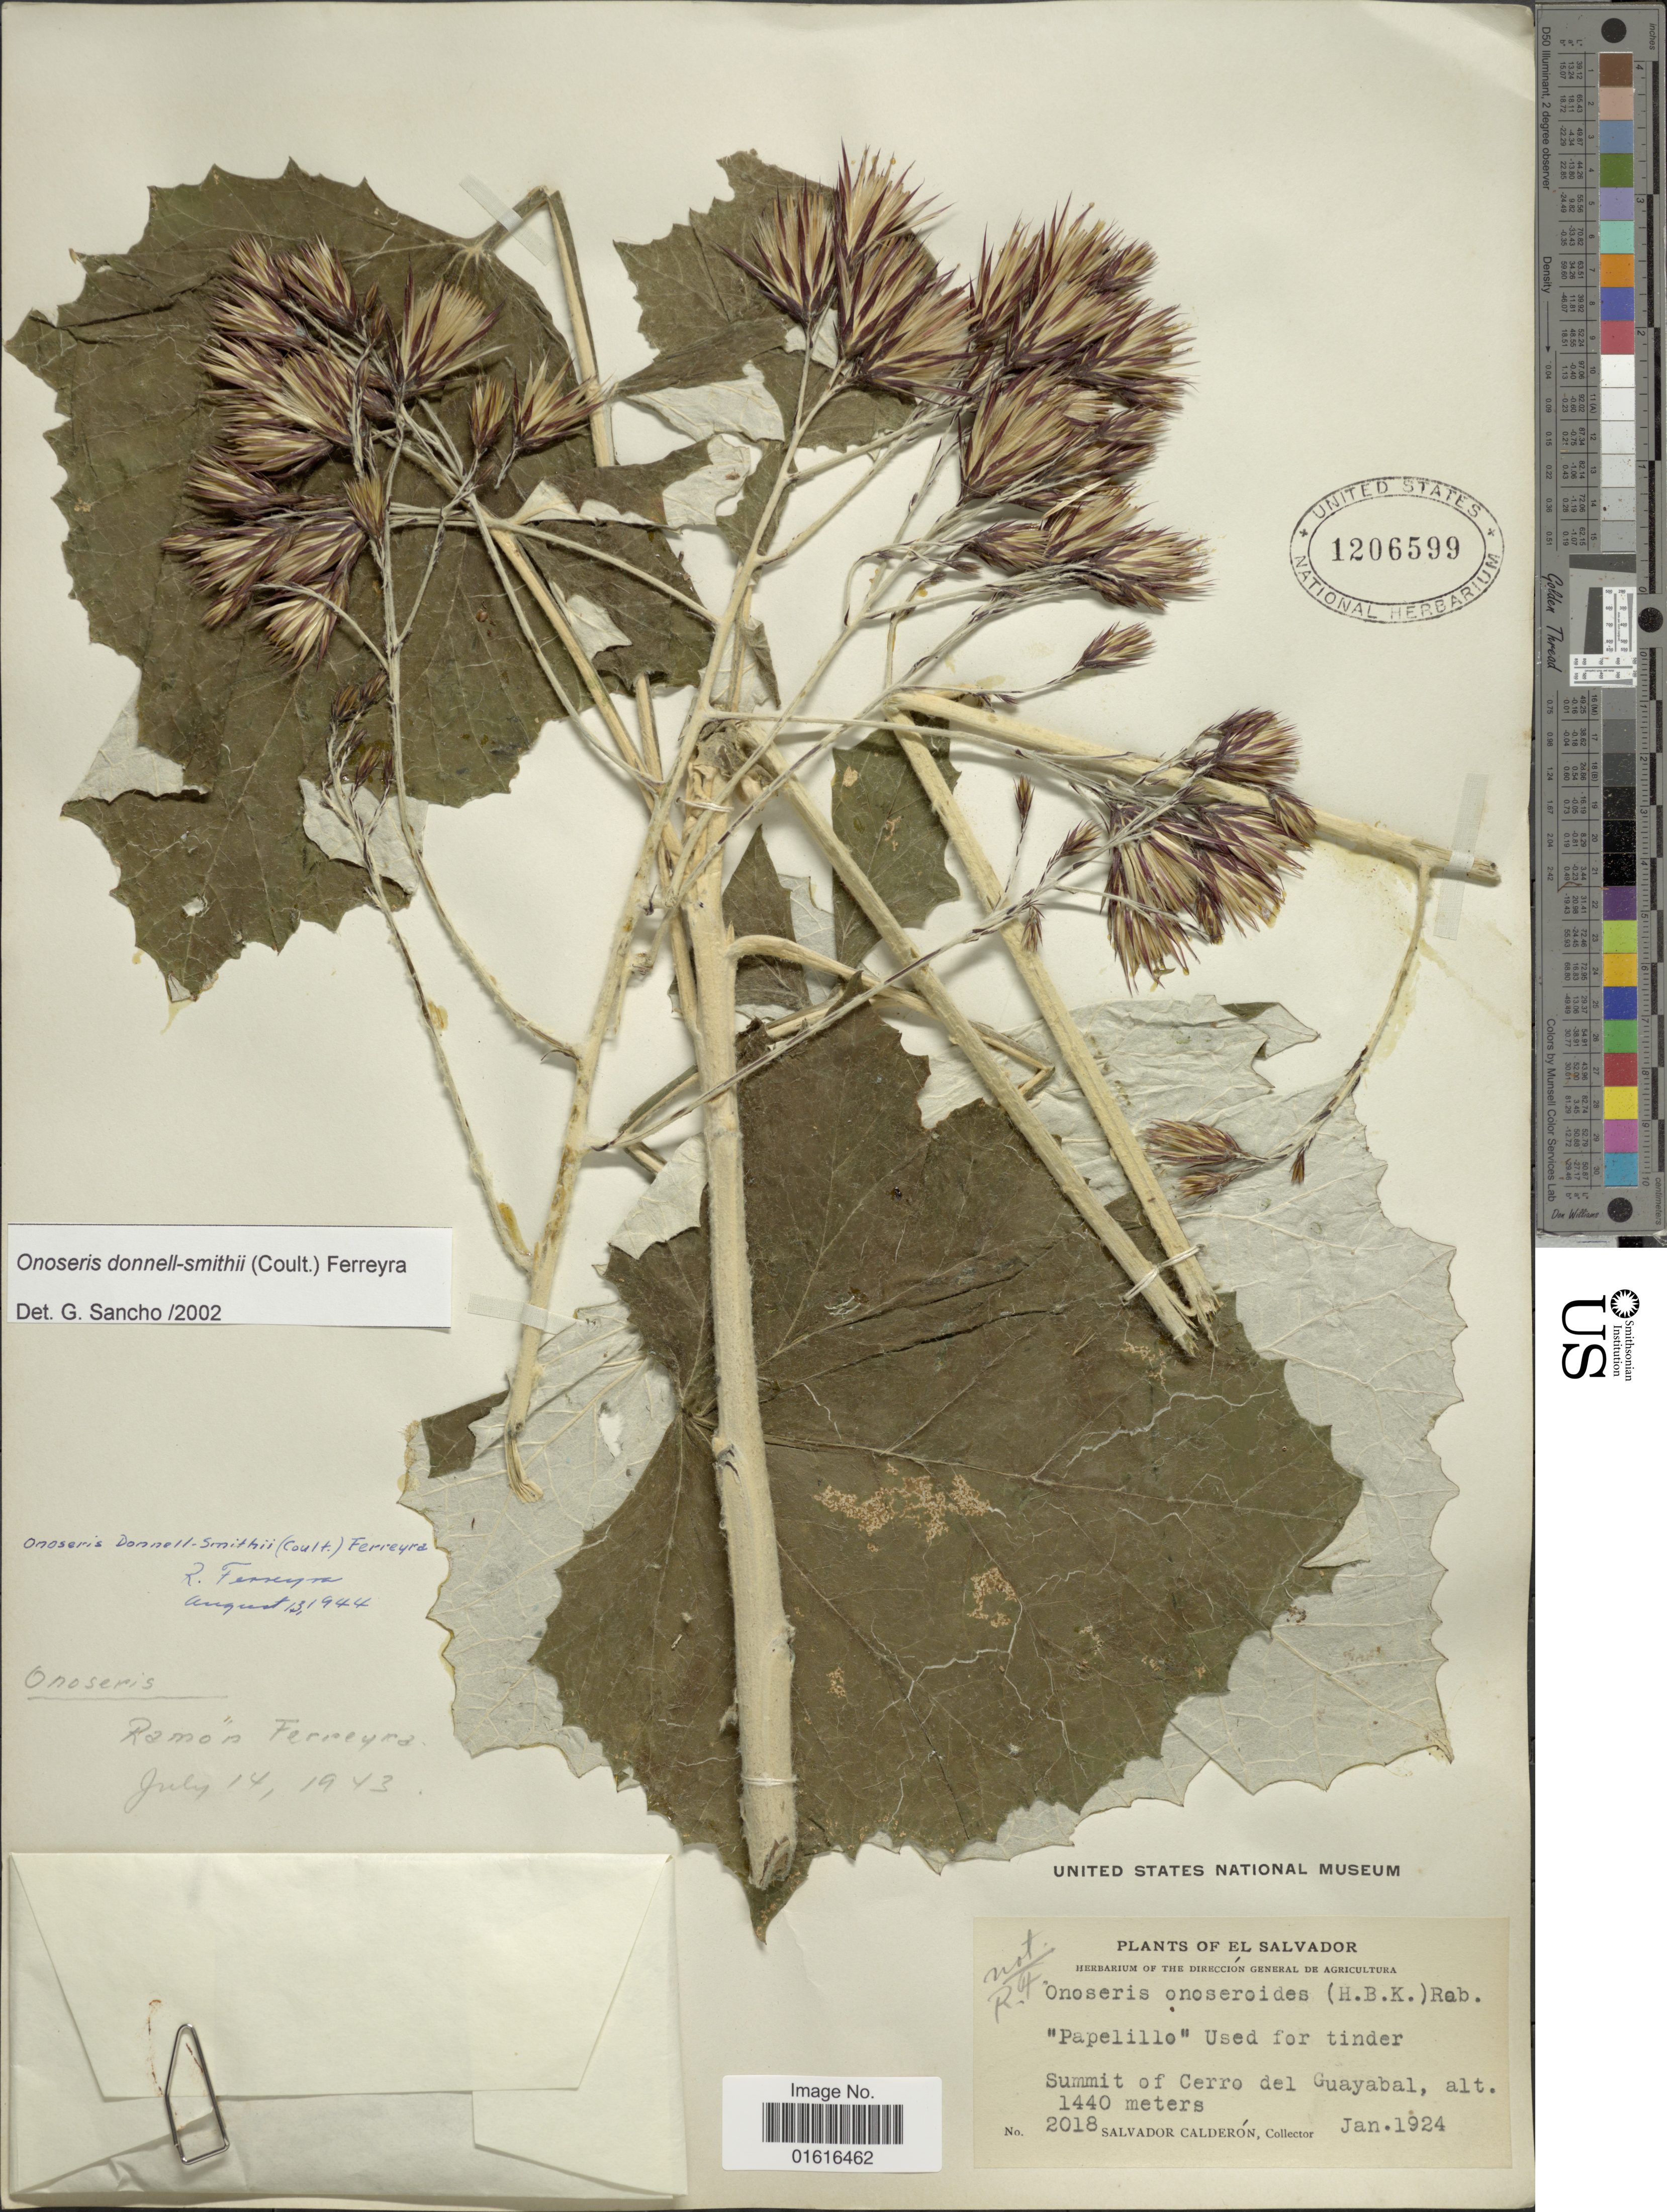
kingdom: Plantae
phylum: Tracheophyta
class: Magnoliopsida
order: Asterales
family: Asteraceae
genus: Onoseris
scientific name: Onoseris donnell-smithii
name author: (J.M. Coult.) Ferreyra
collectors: S. Calderón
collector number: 2018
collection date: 1924-01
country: El Salvador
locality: Summit of Cerro del Guayabal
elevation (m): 1440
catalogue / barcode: US 1206599